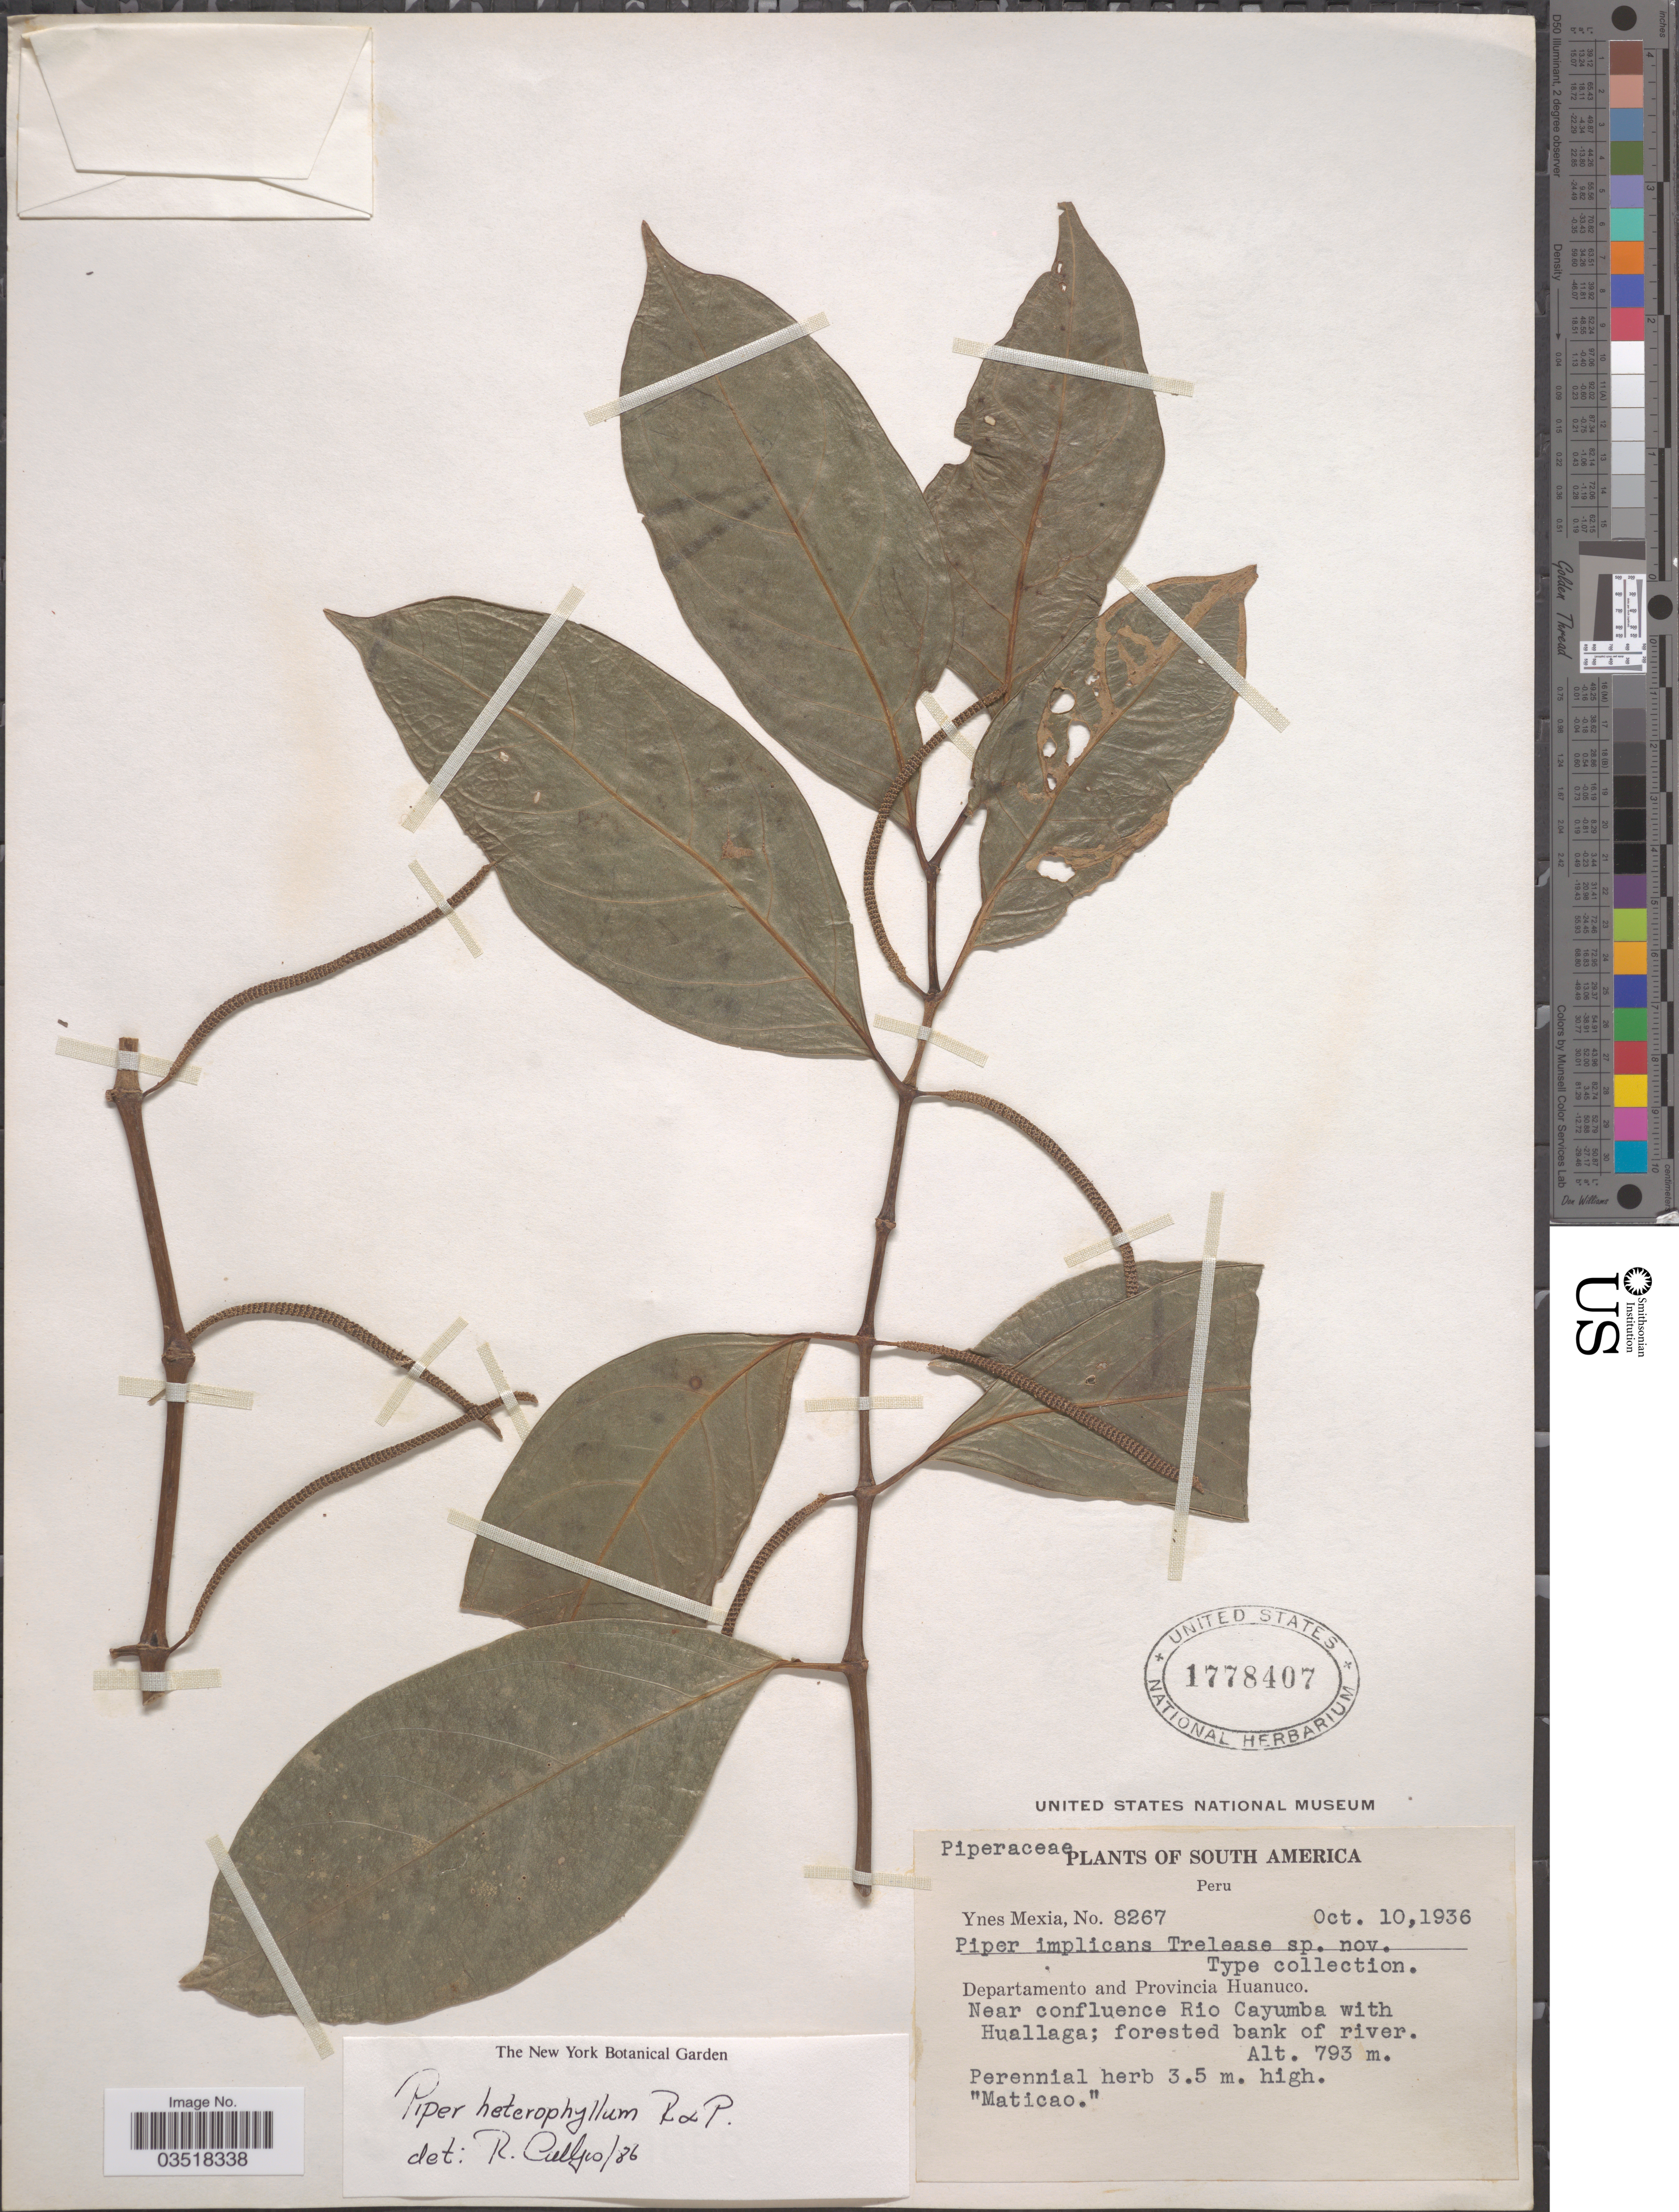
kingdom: Plantae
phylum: Tracheophyta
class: Magnoliopsida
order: Piperales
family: Piperaceae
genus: Piper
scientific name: Piper heterophyllum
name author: Ruiz & Pav.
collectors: Y. Mexia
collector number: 8267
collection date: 1936-10-10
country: Peru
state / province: Huánuco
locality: Departamento and Provincia Huanuco. Near confluence Rio Cayumba with Huallaga; forested bank of river.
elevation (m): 793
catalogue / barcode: US 1778407